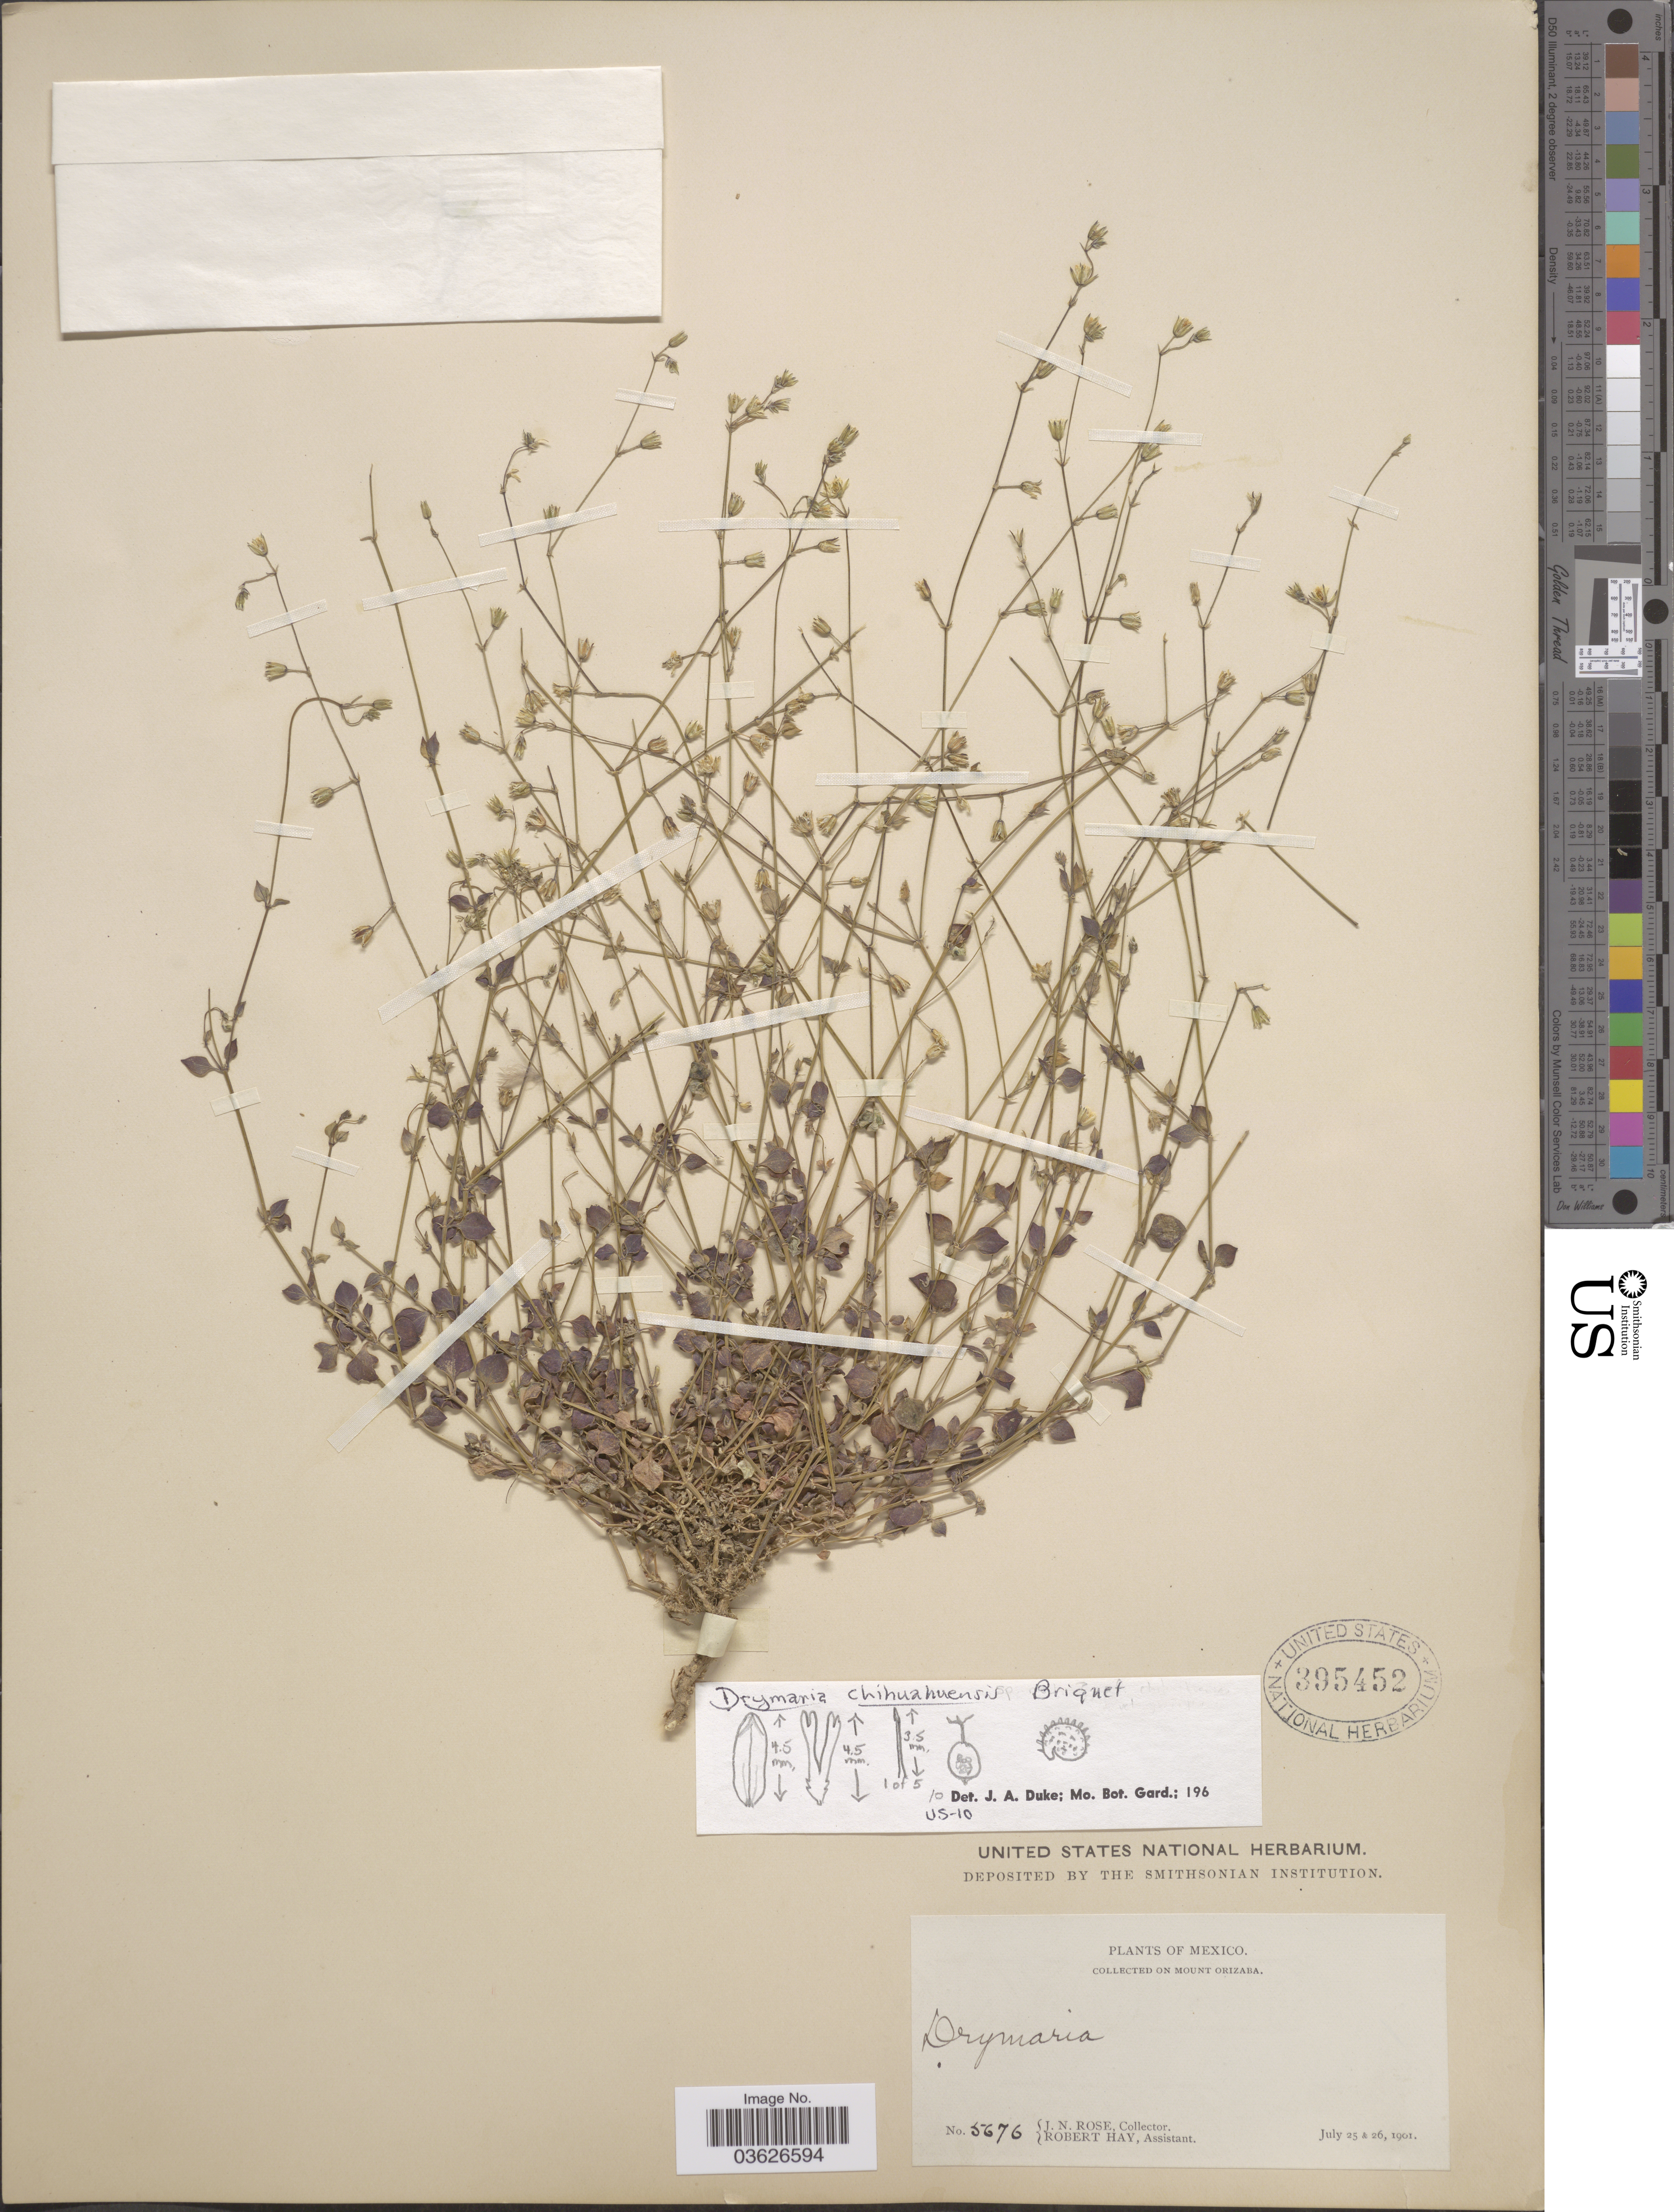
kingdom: Plantae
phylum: Tracheophyta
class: Magnoliopsida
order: Caryophyllales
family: Caryophyllaceae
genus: Drymaria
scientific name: Drymaria laxiflora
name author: Benth.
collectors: J. N. Rose & R. H. Hay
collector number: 5676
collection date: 1901-07-25/1901-07-26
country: Mexico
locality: Mount Orizaba.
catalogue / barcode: US 395452